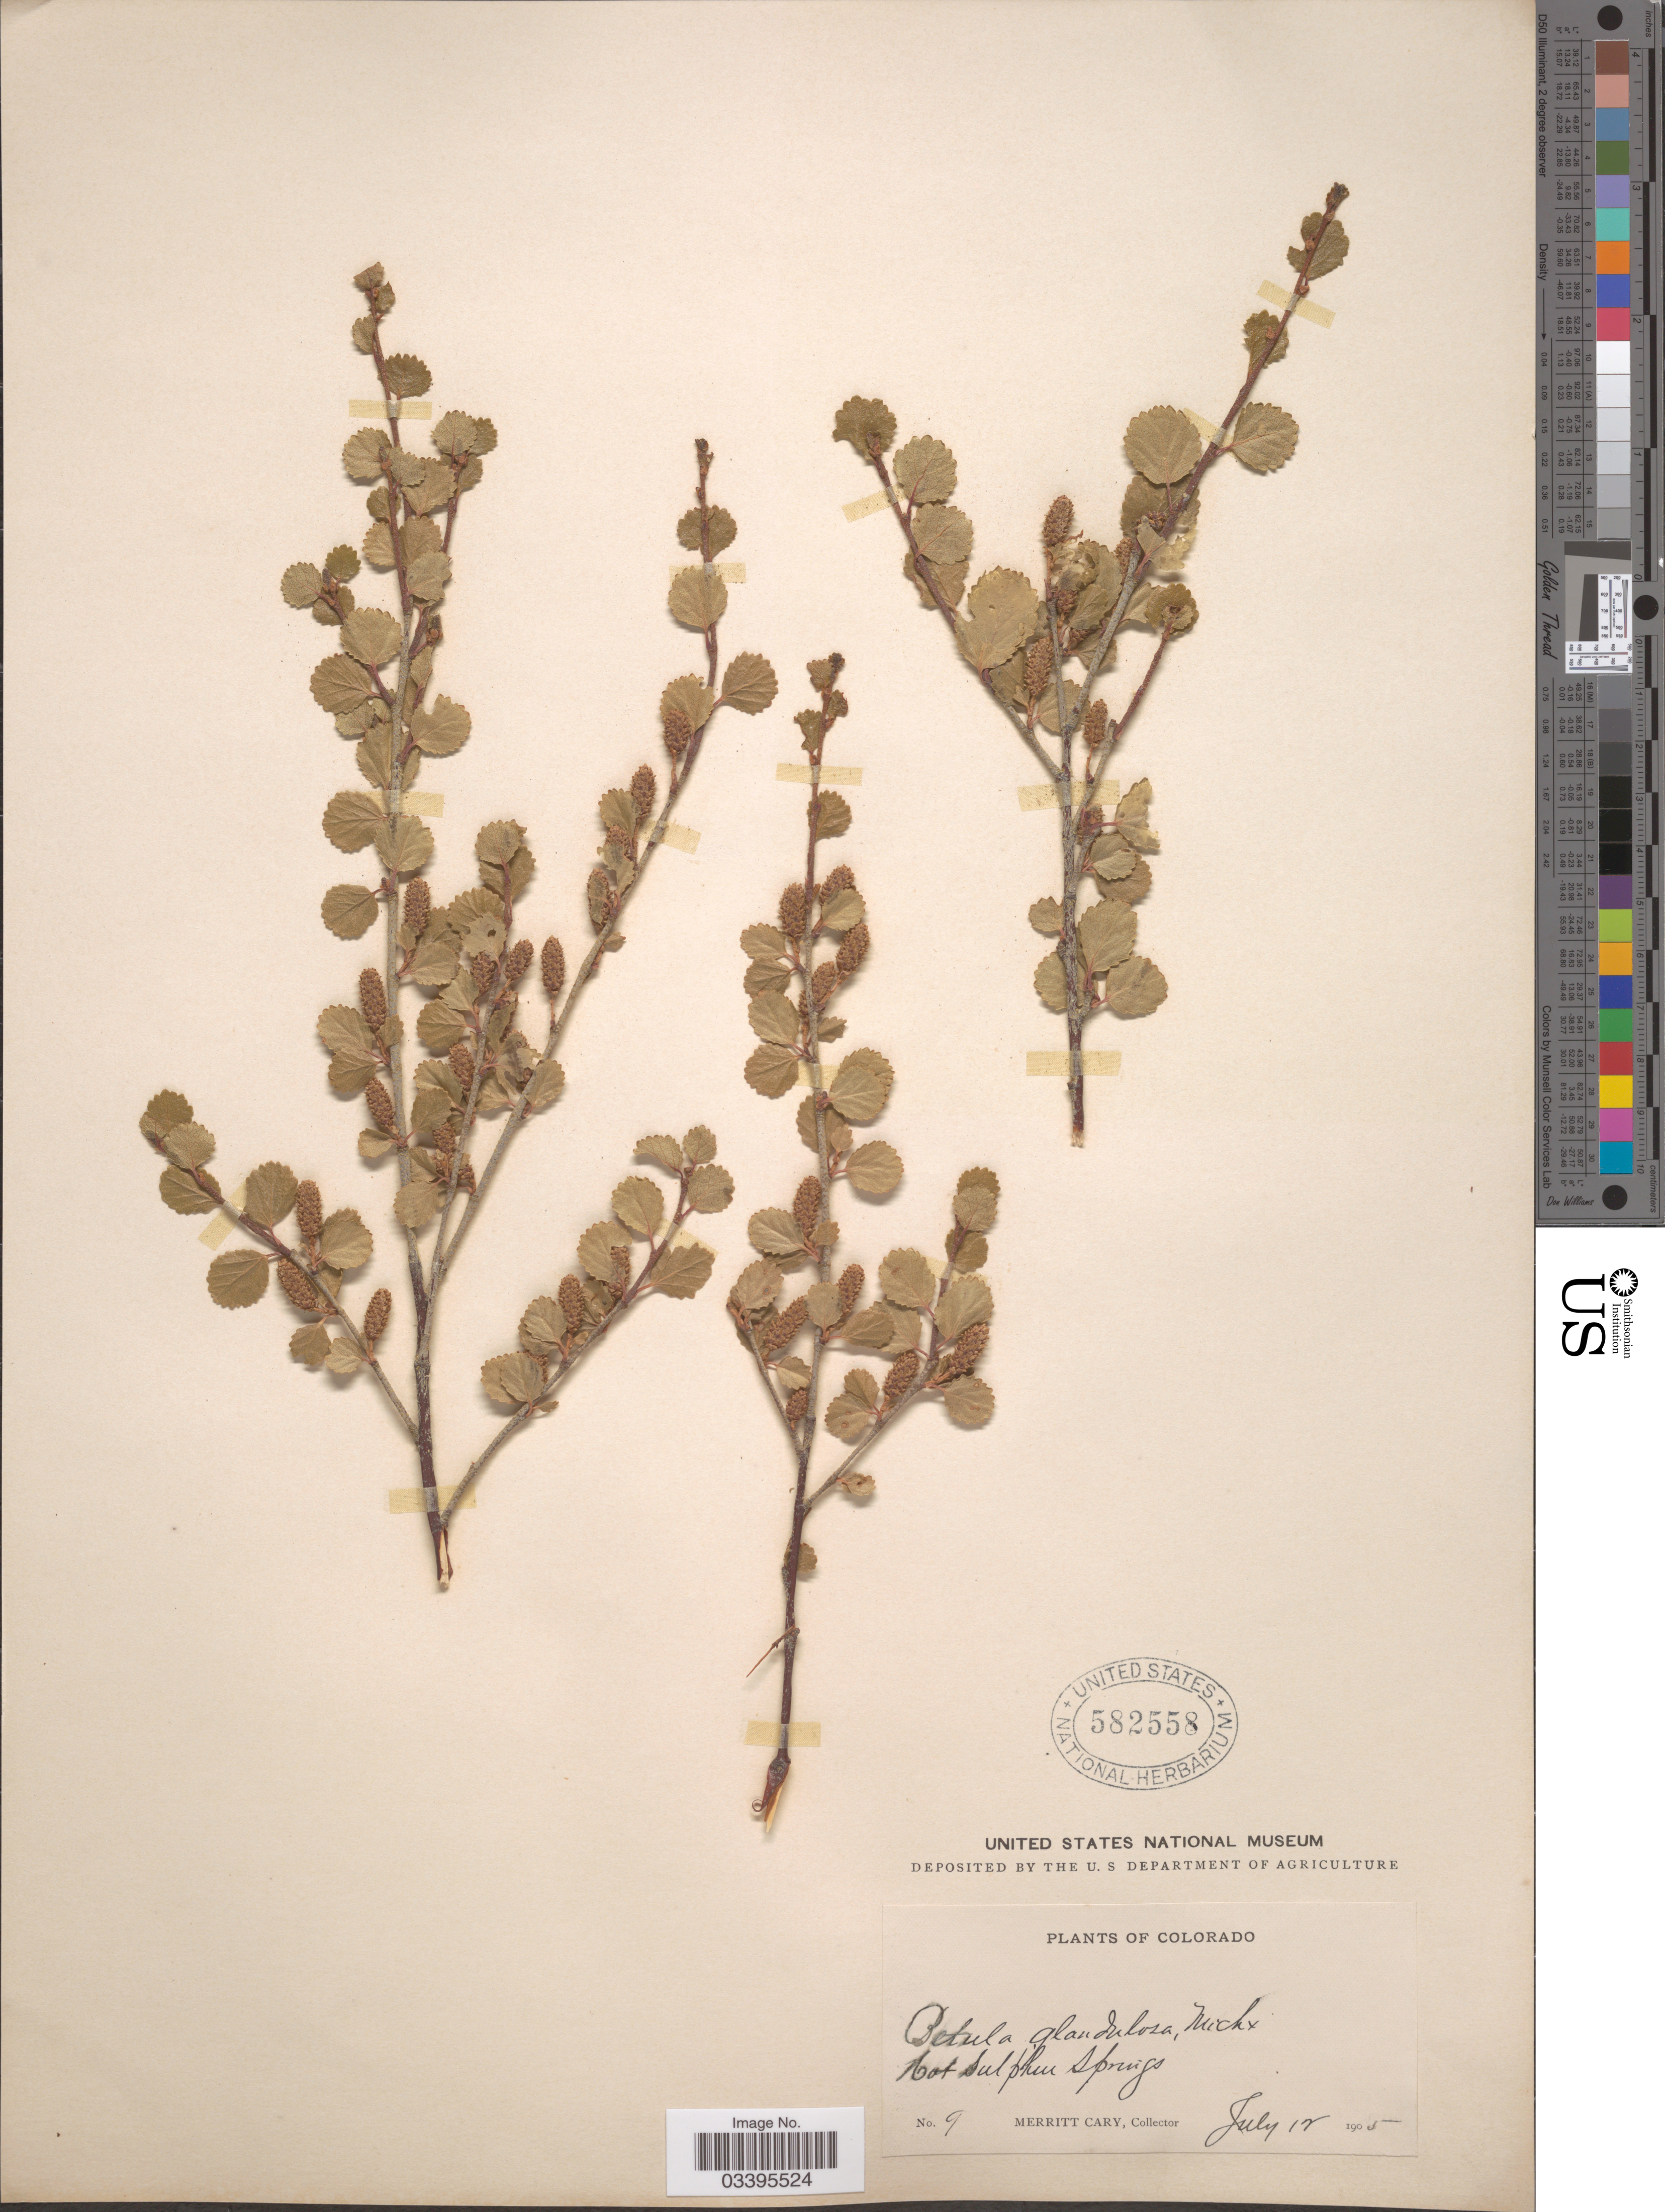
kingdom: Plantae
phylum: Tracheophyta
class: Magnoliopsida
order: Fagales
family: Betulaceae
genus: Betula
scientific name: Betula glandulosa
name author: Michx.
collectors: M. Cary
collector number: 9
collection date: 1905-07-12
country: United States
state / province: Colorado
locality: Hot Sulphur Springs.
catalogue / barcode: US 582558